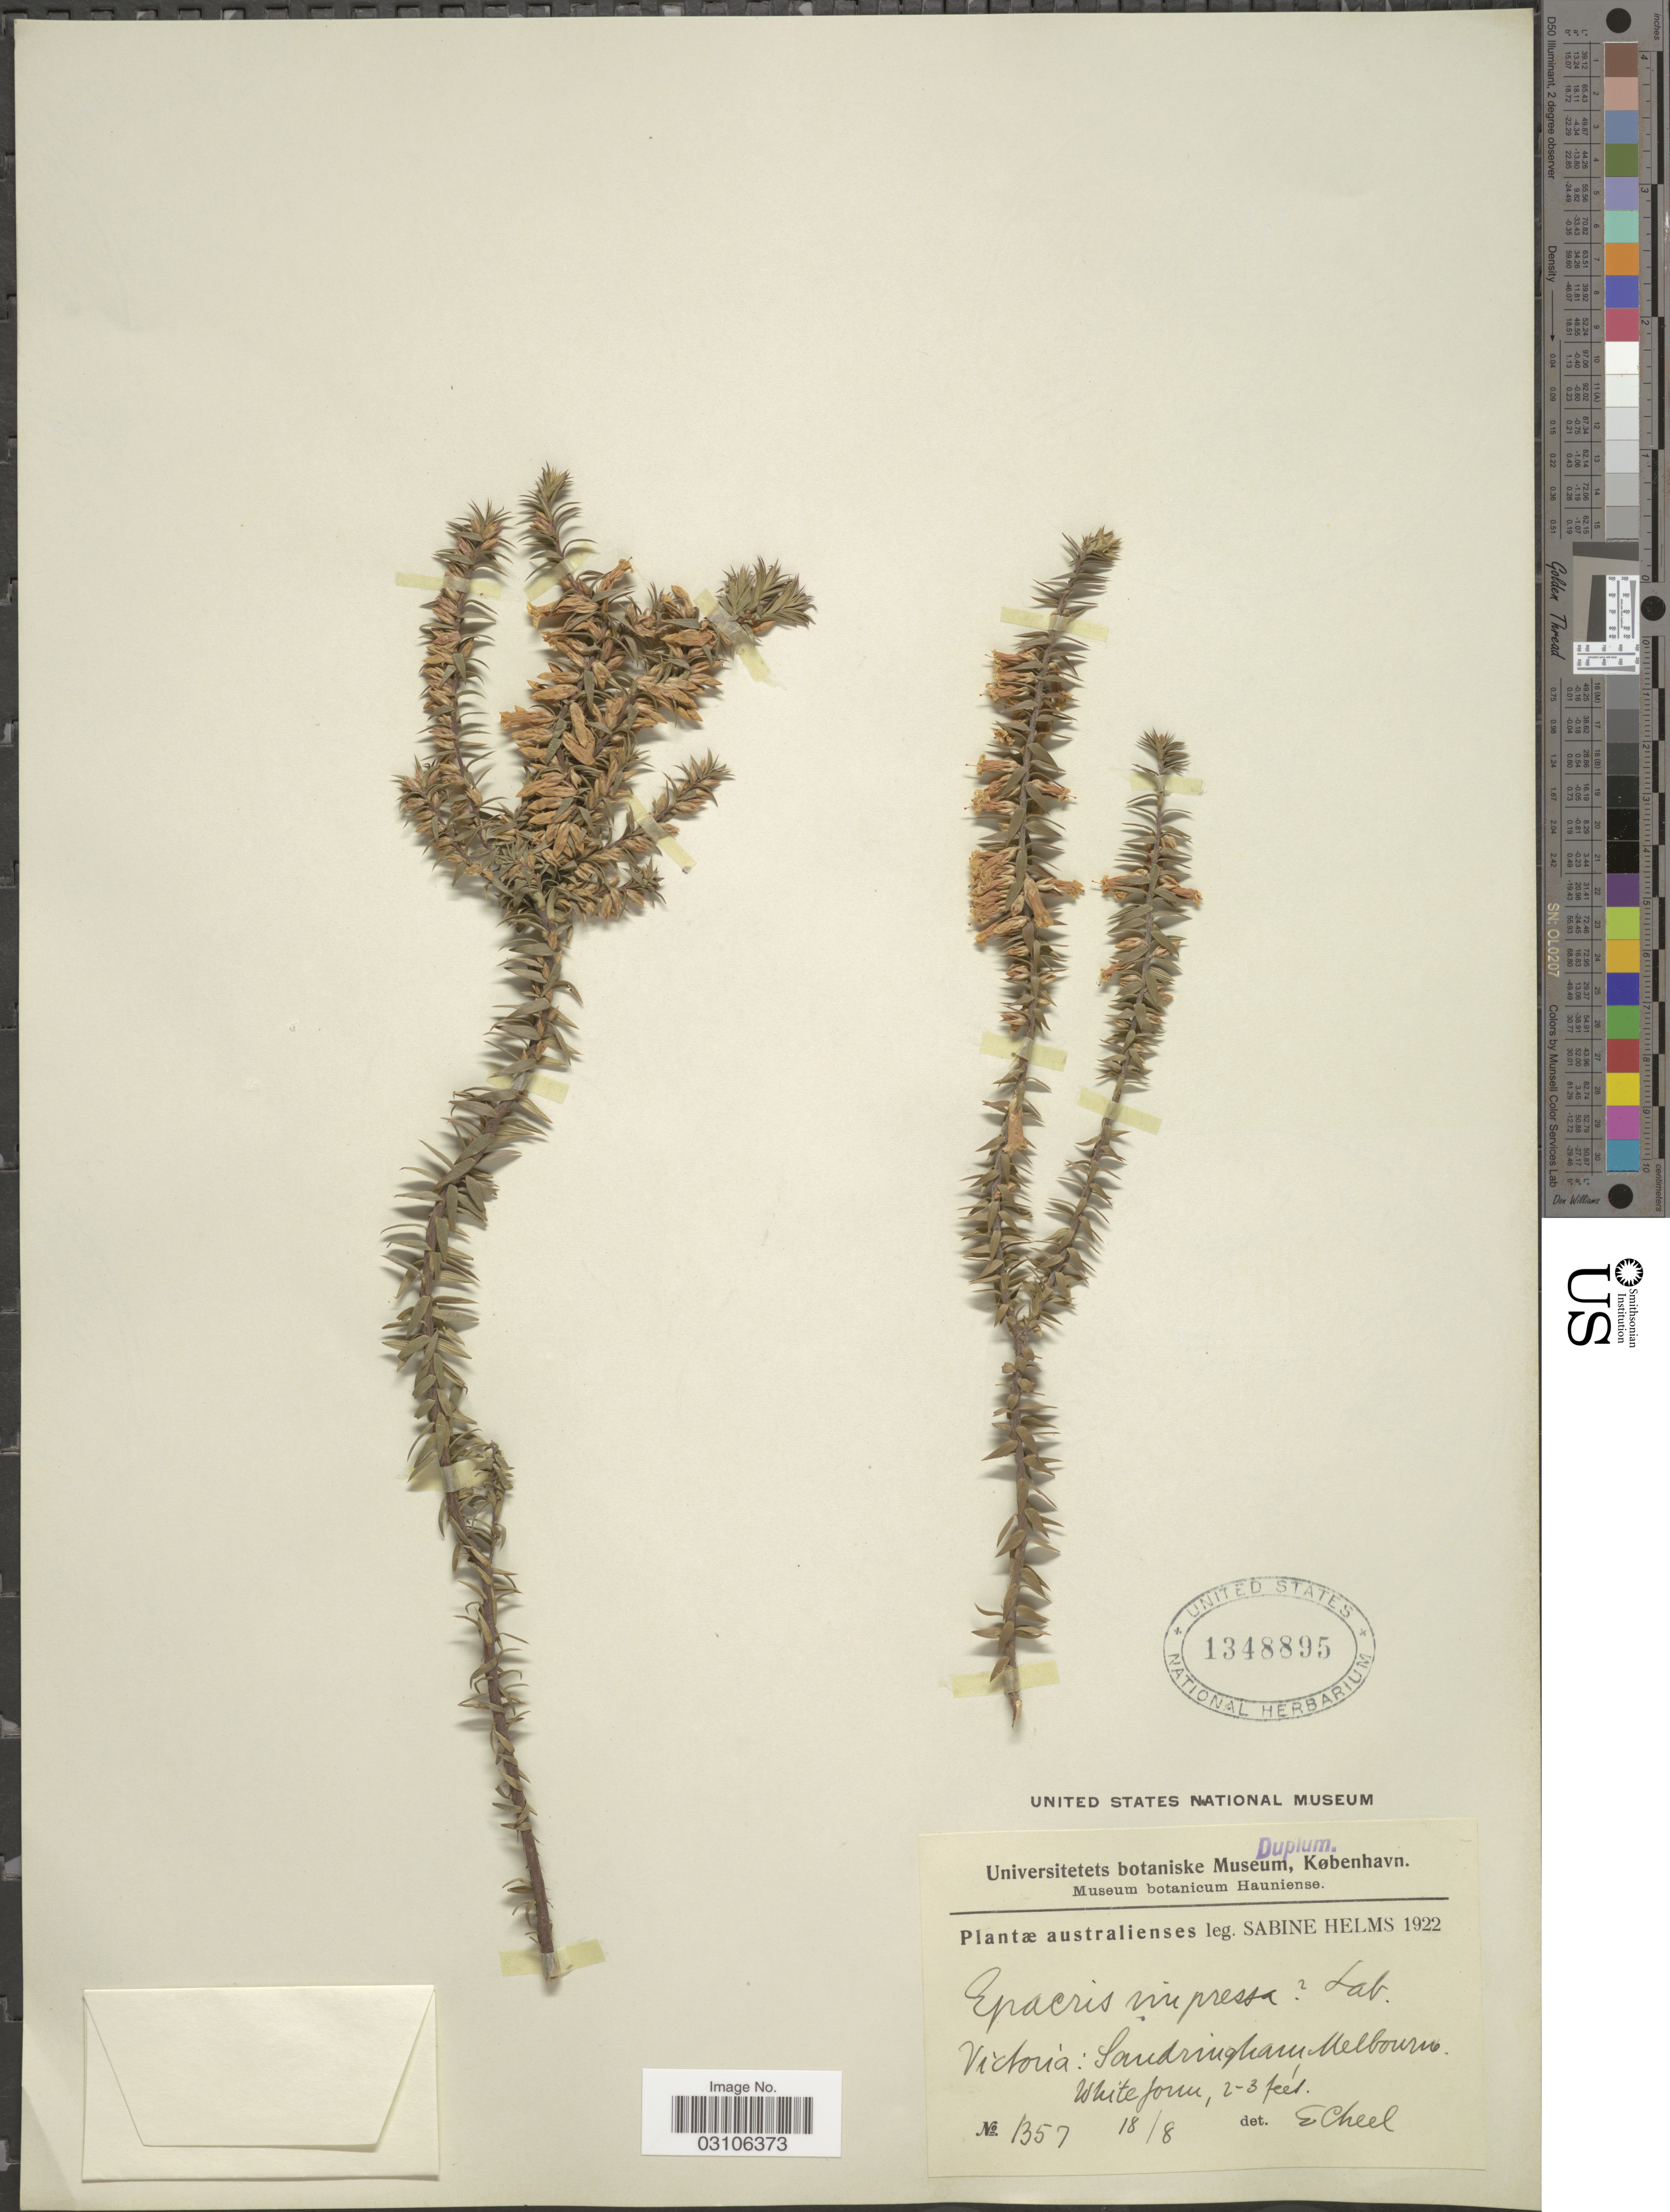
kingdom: Plantae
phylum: Tracheophyta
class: Magnoliopsida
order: Ericales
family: Ericaceae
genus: Epacris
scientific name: Epacris impressa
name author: Labill.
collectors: S. Helms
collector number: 1357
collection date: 1922-08-18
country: Australia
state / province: Victoria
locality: Victoria: Sandringham Melbourne.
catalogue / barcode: US 1348895